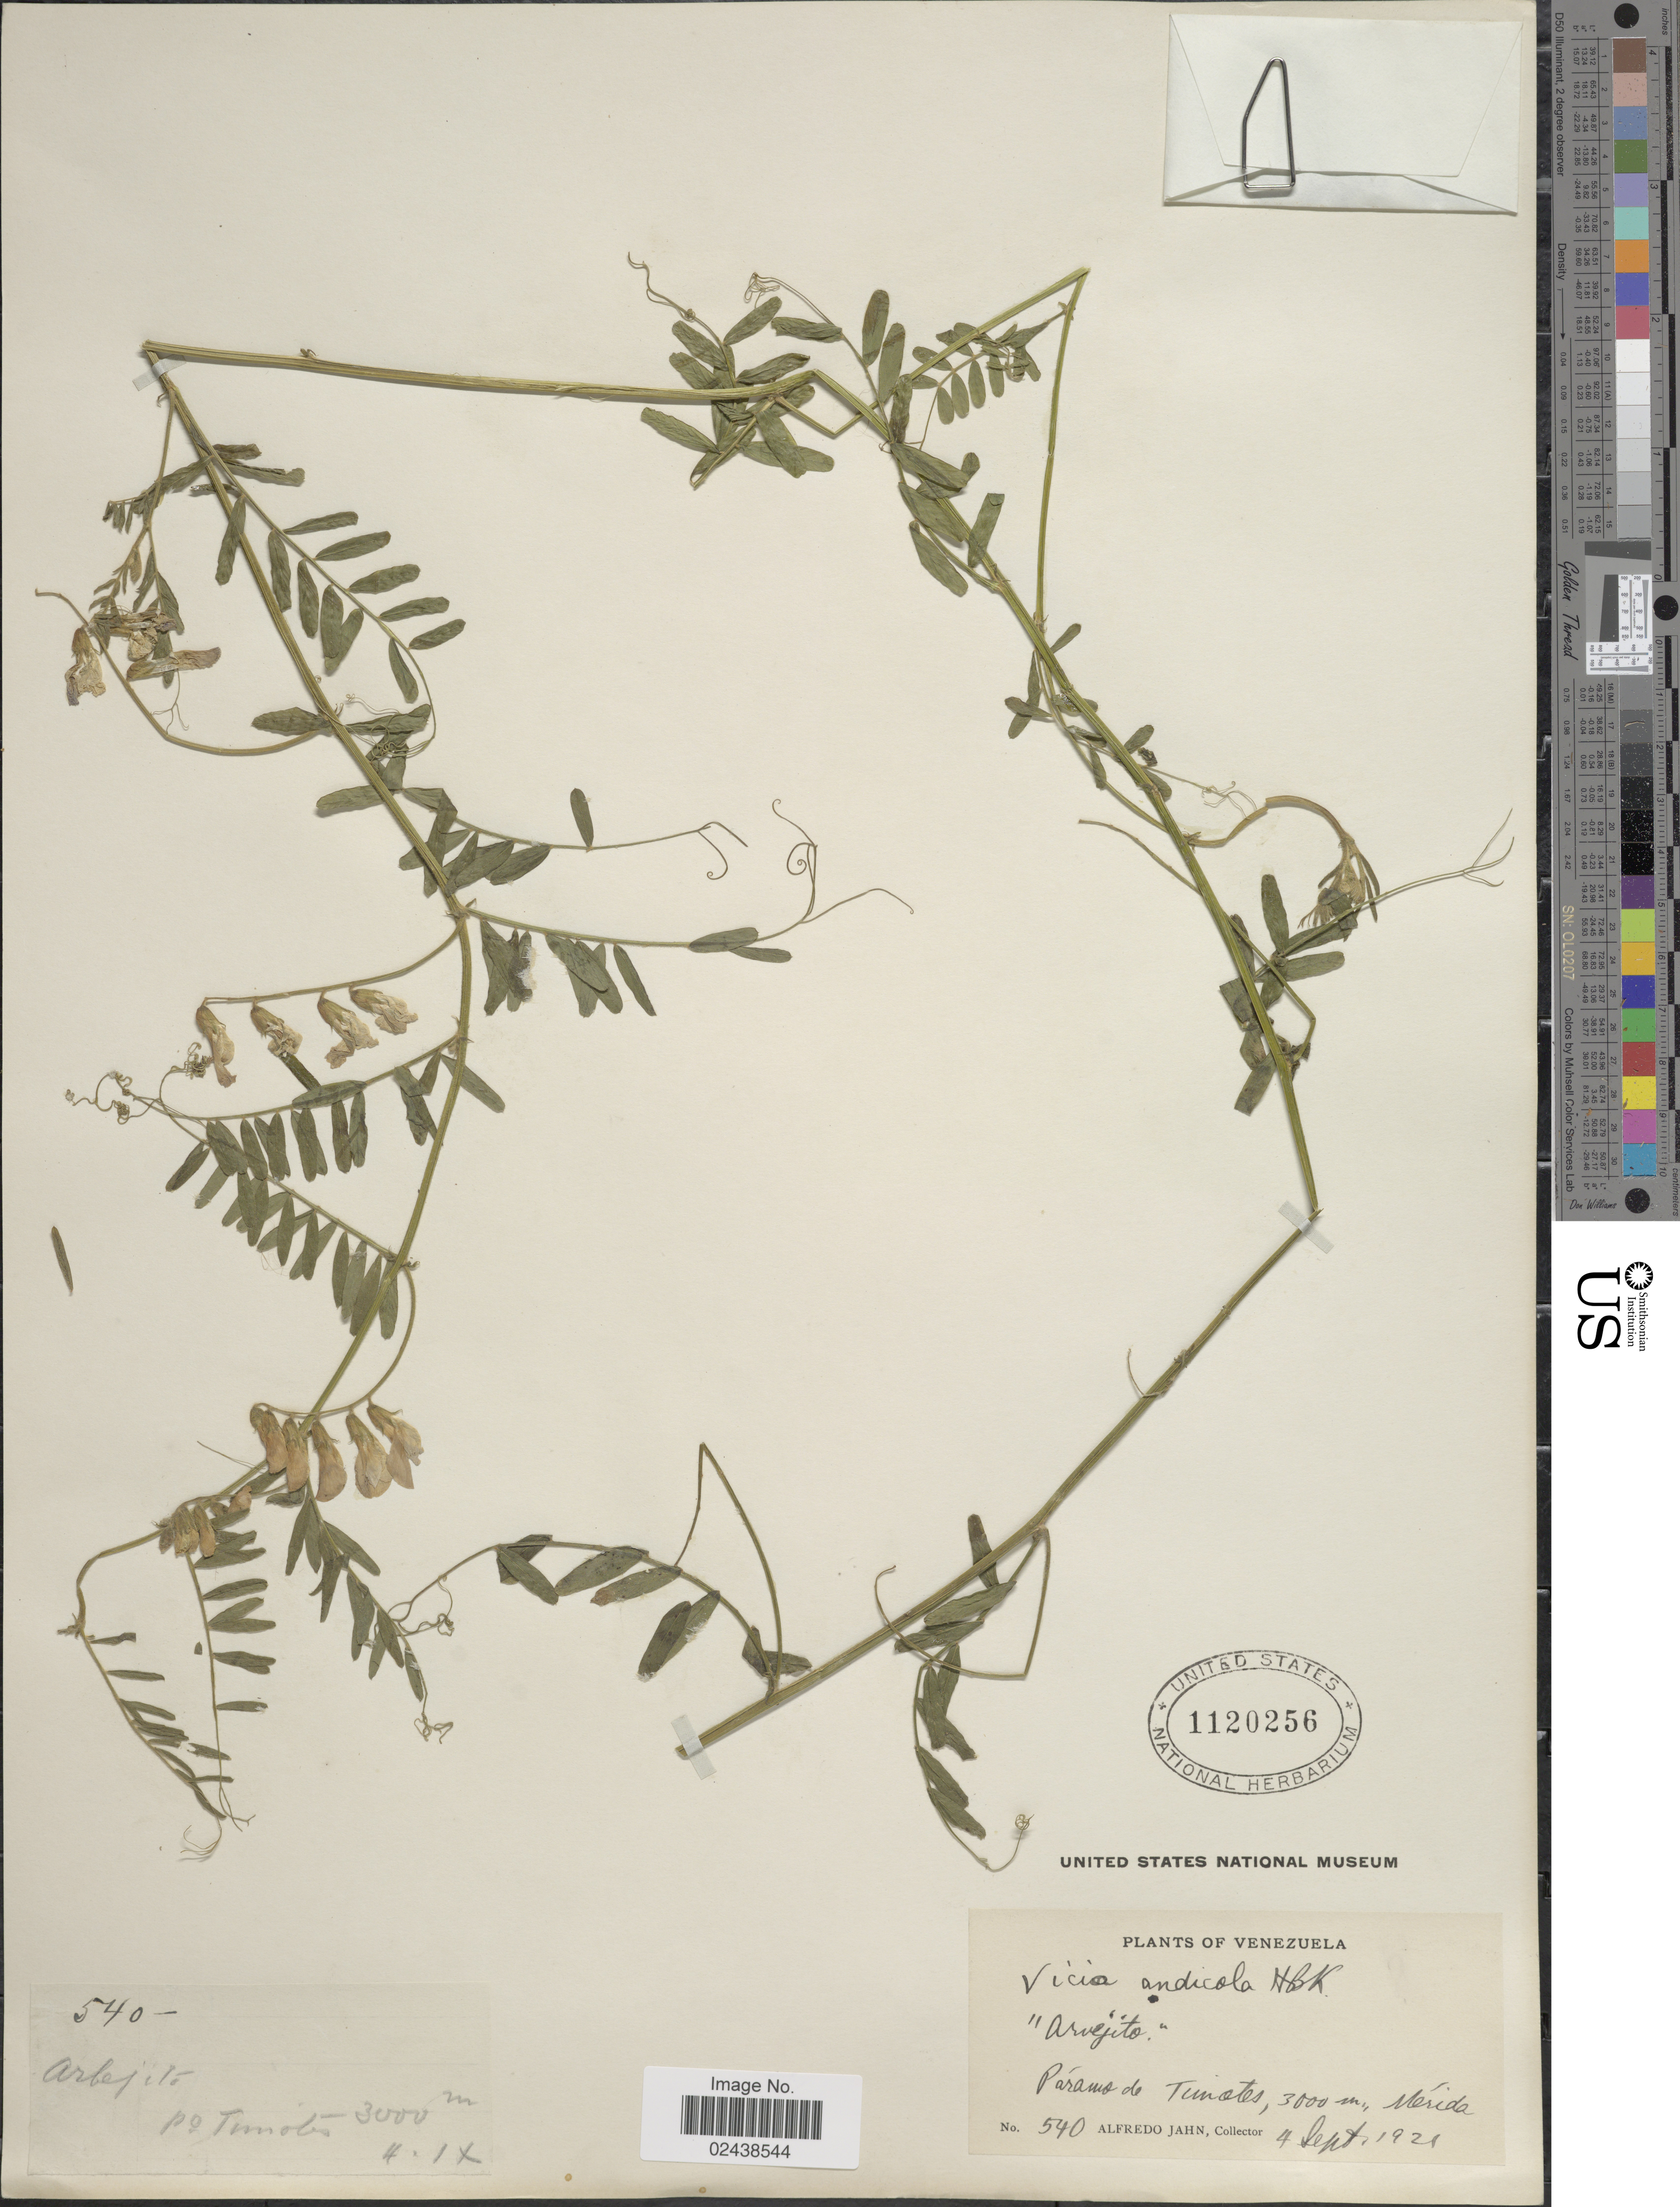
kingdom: Plantae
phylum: Tracheophyta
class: Magnoliopsida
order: Fabales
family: Fabaceae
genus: Vicia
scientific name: Vicia andicola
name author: Kunth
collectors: A. Jahn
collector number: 540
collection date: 1921-09-04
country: Venezuela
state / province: Mérida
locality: Paramo de Timotes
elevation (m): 3000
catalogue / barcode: US 1120256